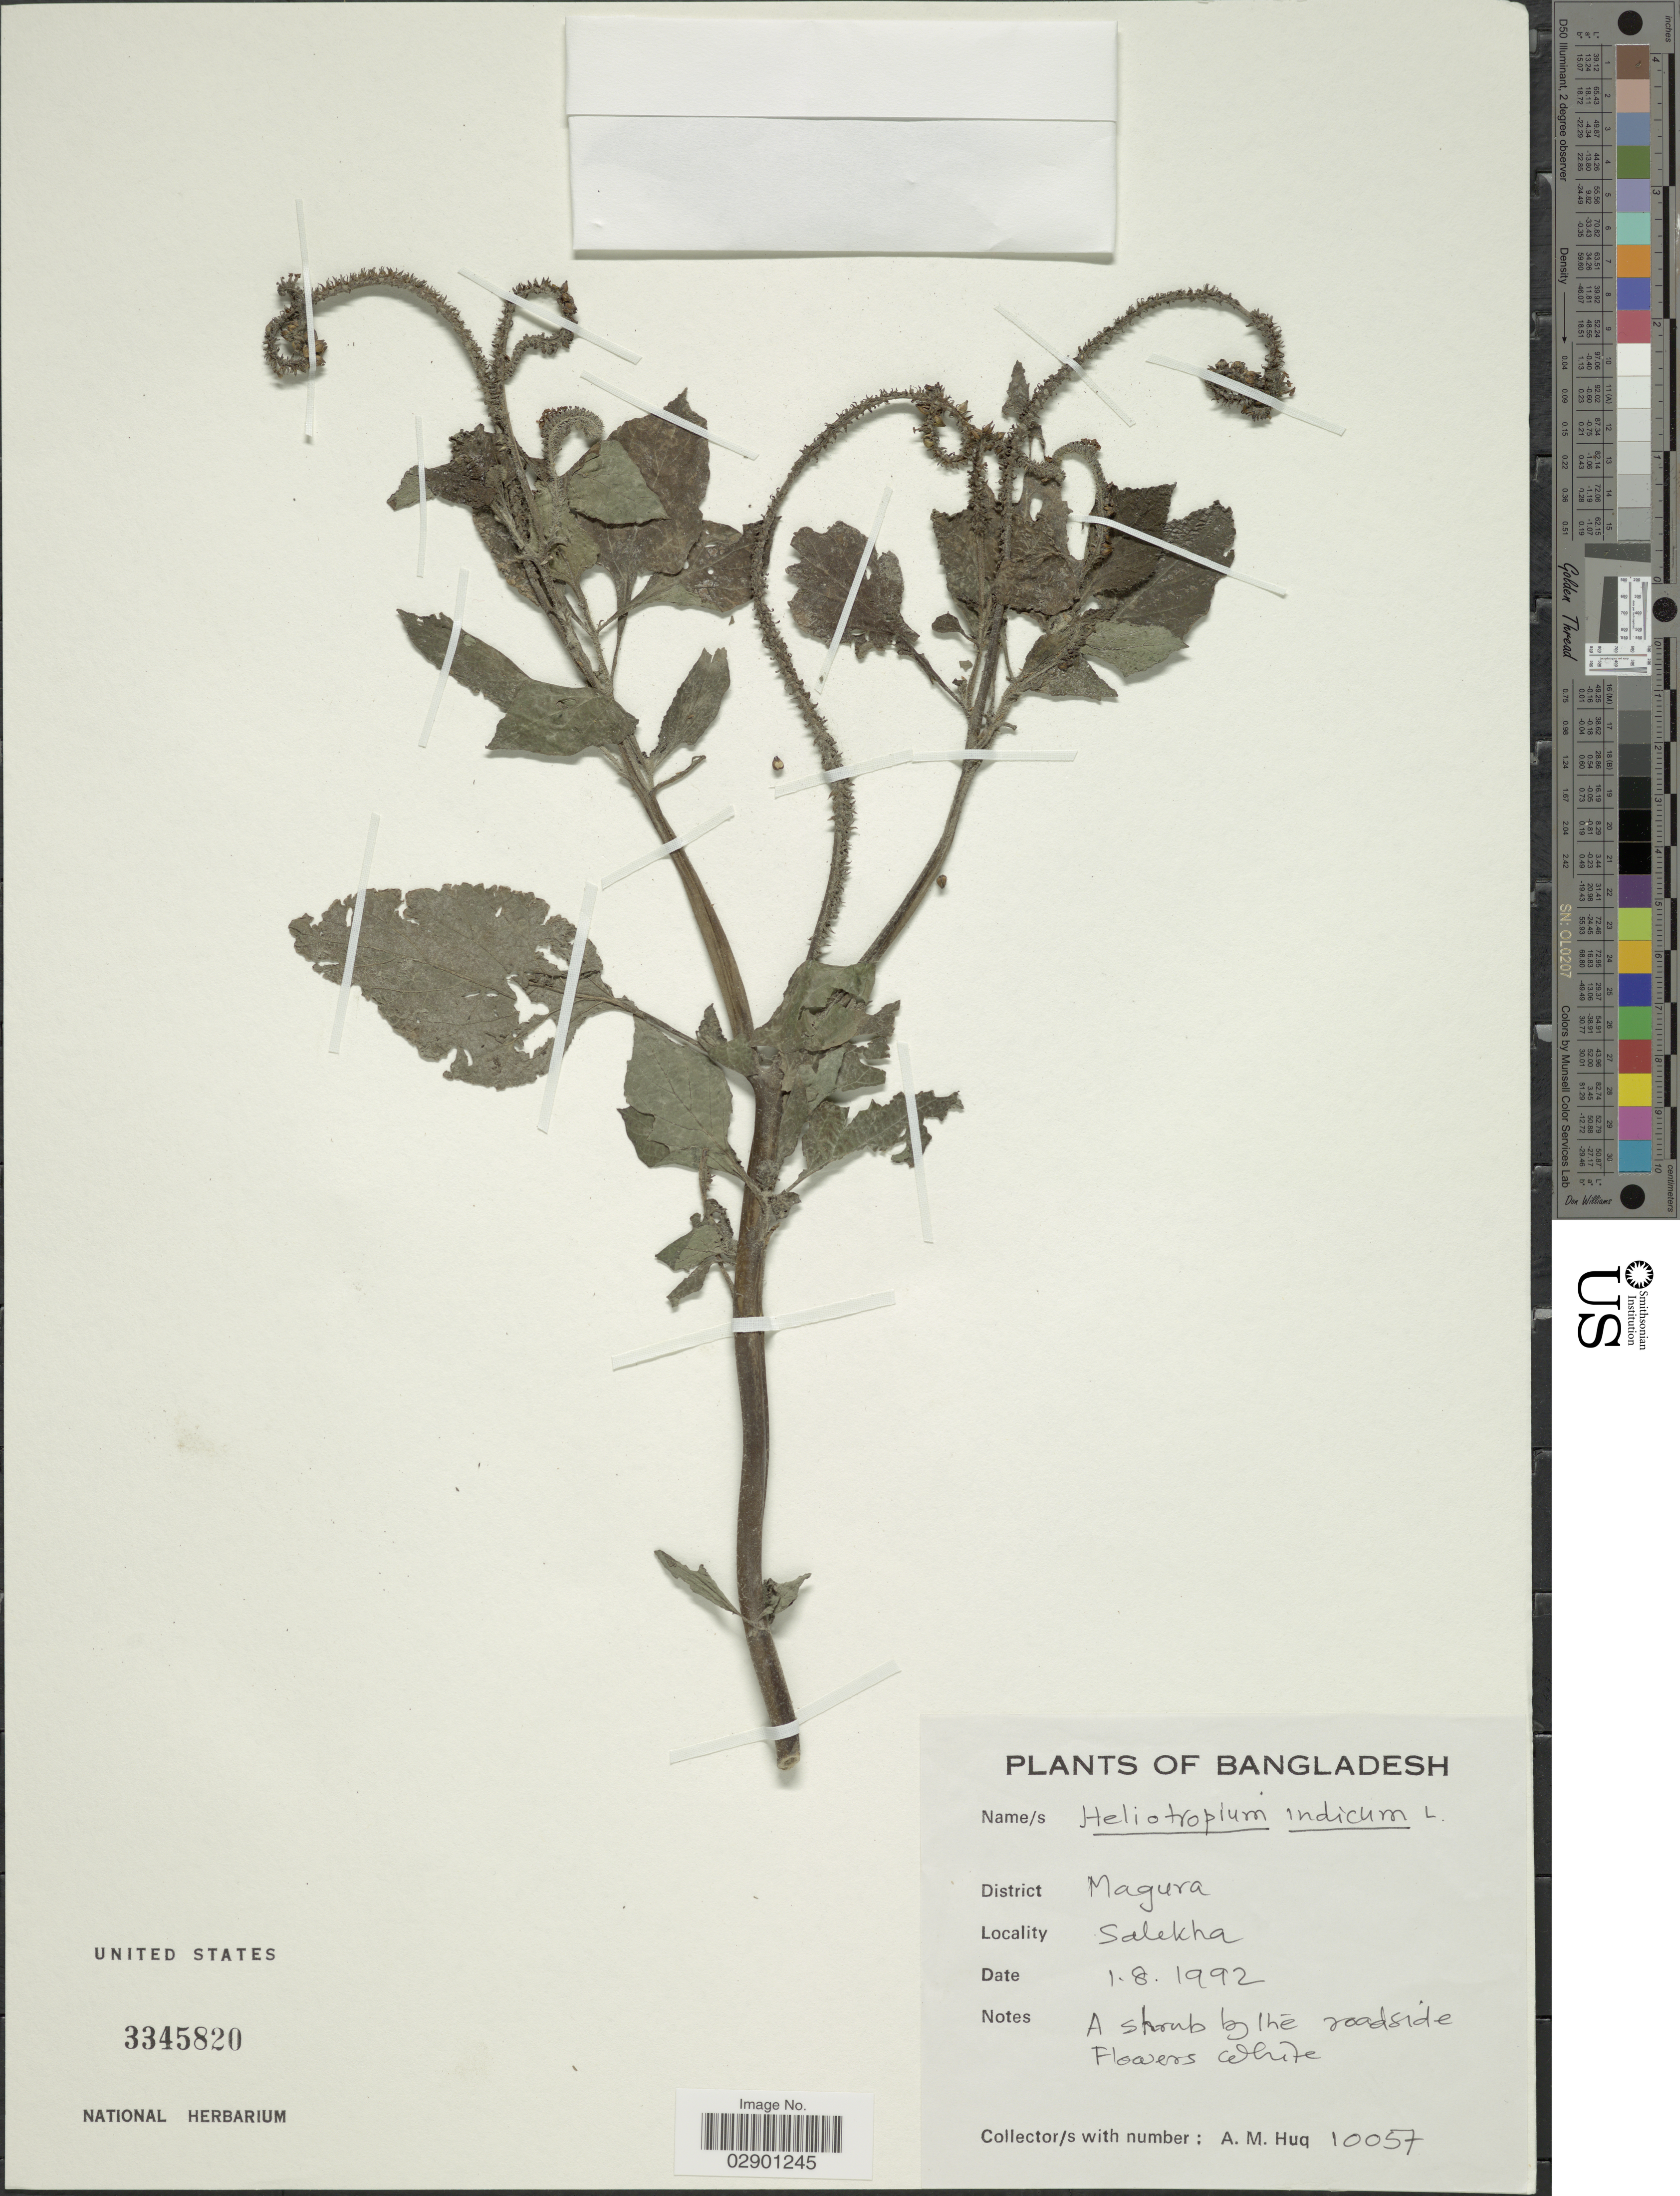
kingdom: Plantae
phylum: Tracheophyta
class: Magnoliopsida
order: Boraginales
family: Heliotropiaceae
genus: Heliotropium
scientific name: Heliotropium indicum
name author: L.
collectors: A. M. Huq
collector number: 10057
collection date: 1992-08-01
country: Bangladesh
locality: District Magura, Salekha.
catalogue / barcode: US 3345820